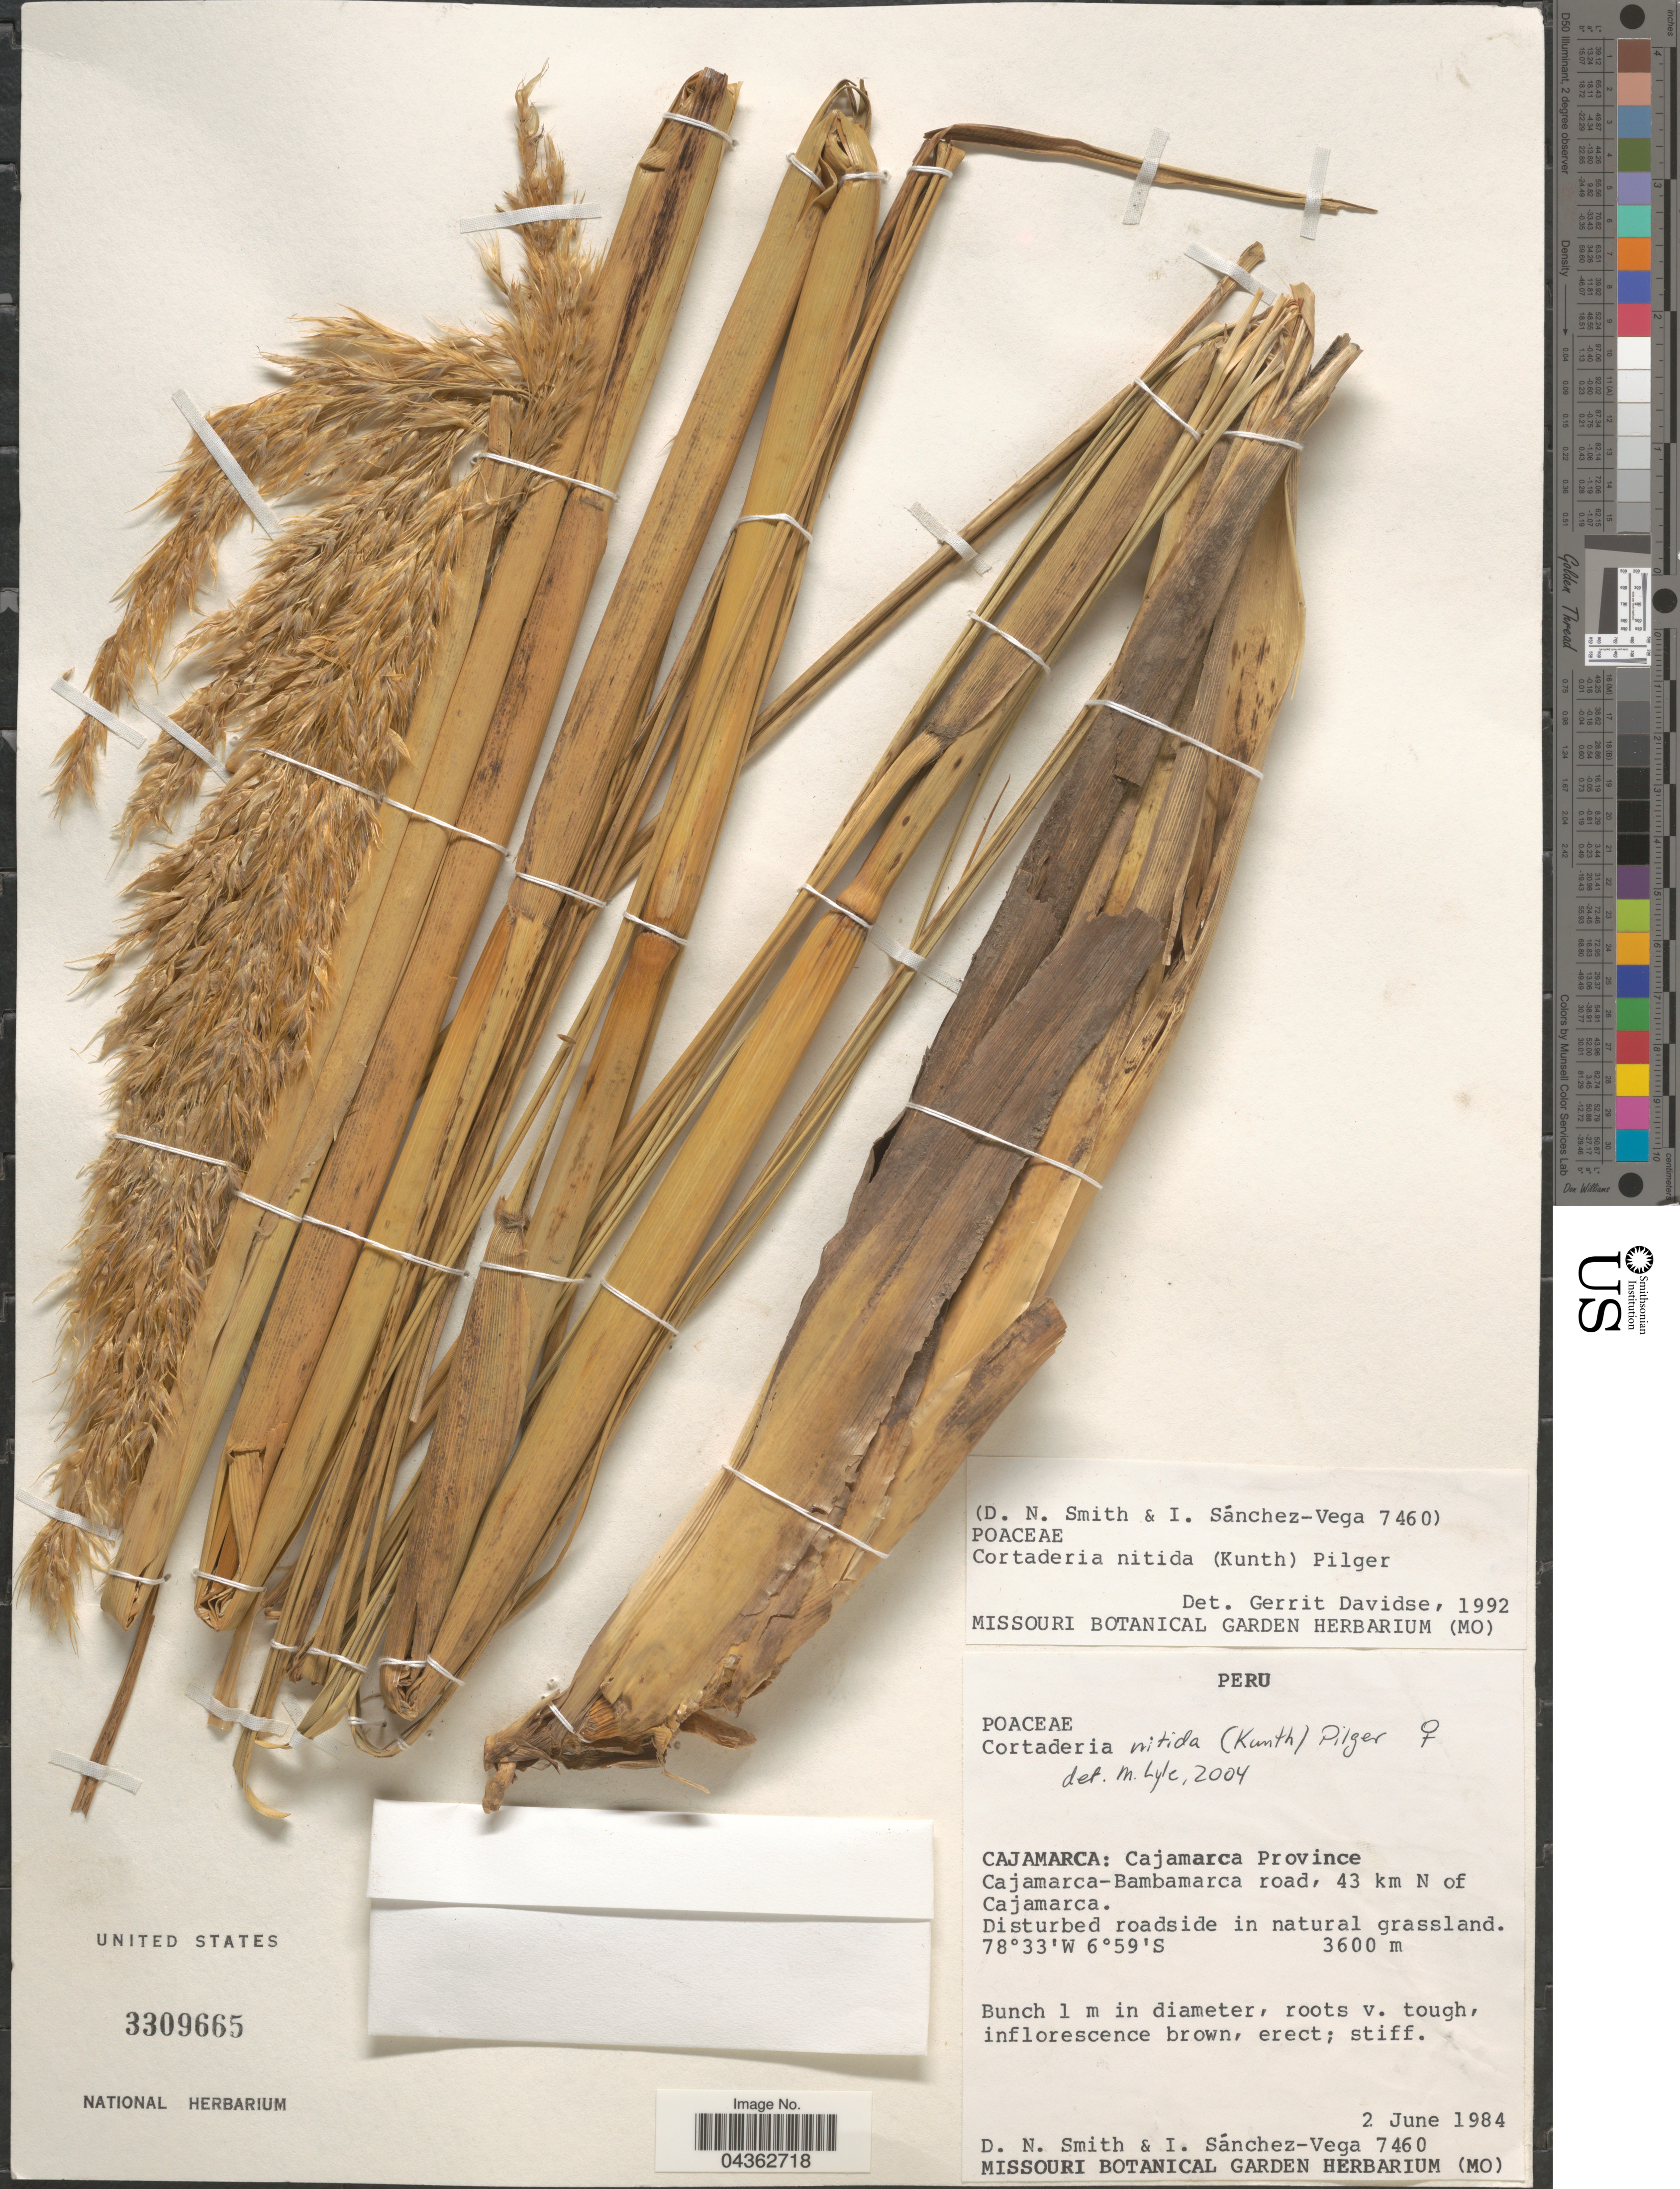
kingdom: Plantae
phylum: Tracheophyta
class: Liliopsida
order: Poales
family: Poaceae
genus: Cortaderia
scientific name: Cortaderia nitida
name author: (Kunth) Pilg.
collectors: D. Smith & I. Sánchez-Vega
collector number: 7460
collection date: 1984-06-02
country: Peru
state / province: Cajamarca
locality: Cajamarca: Cajamarca Province. Cajamarca-Bambamarca road, 43 km N of Cajamarca.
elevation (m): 3600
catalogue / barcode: US 3309665